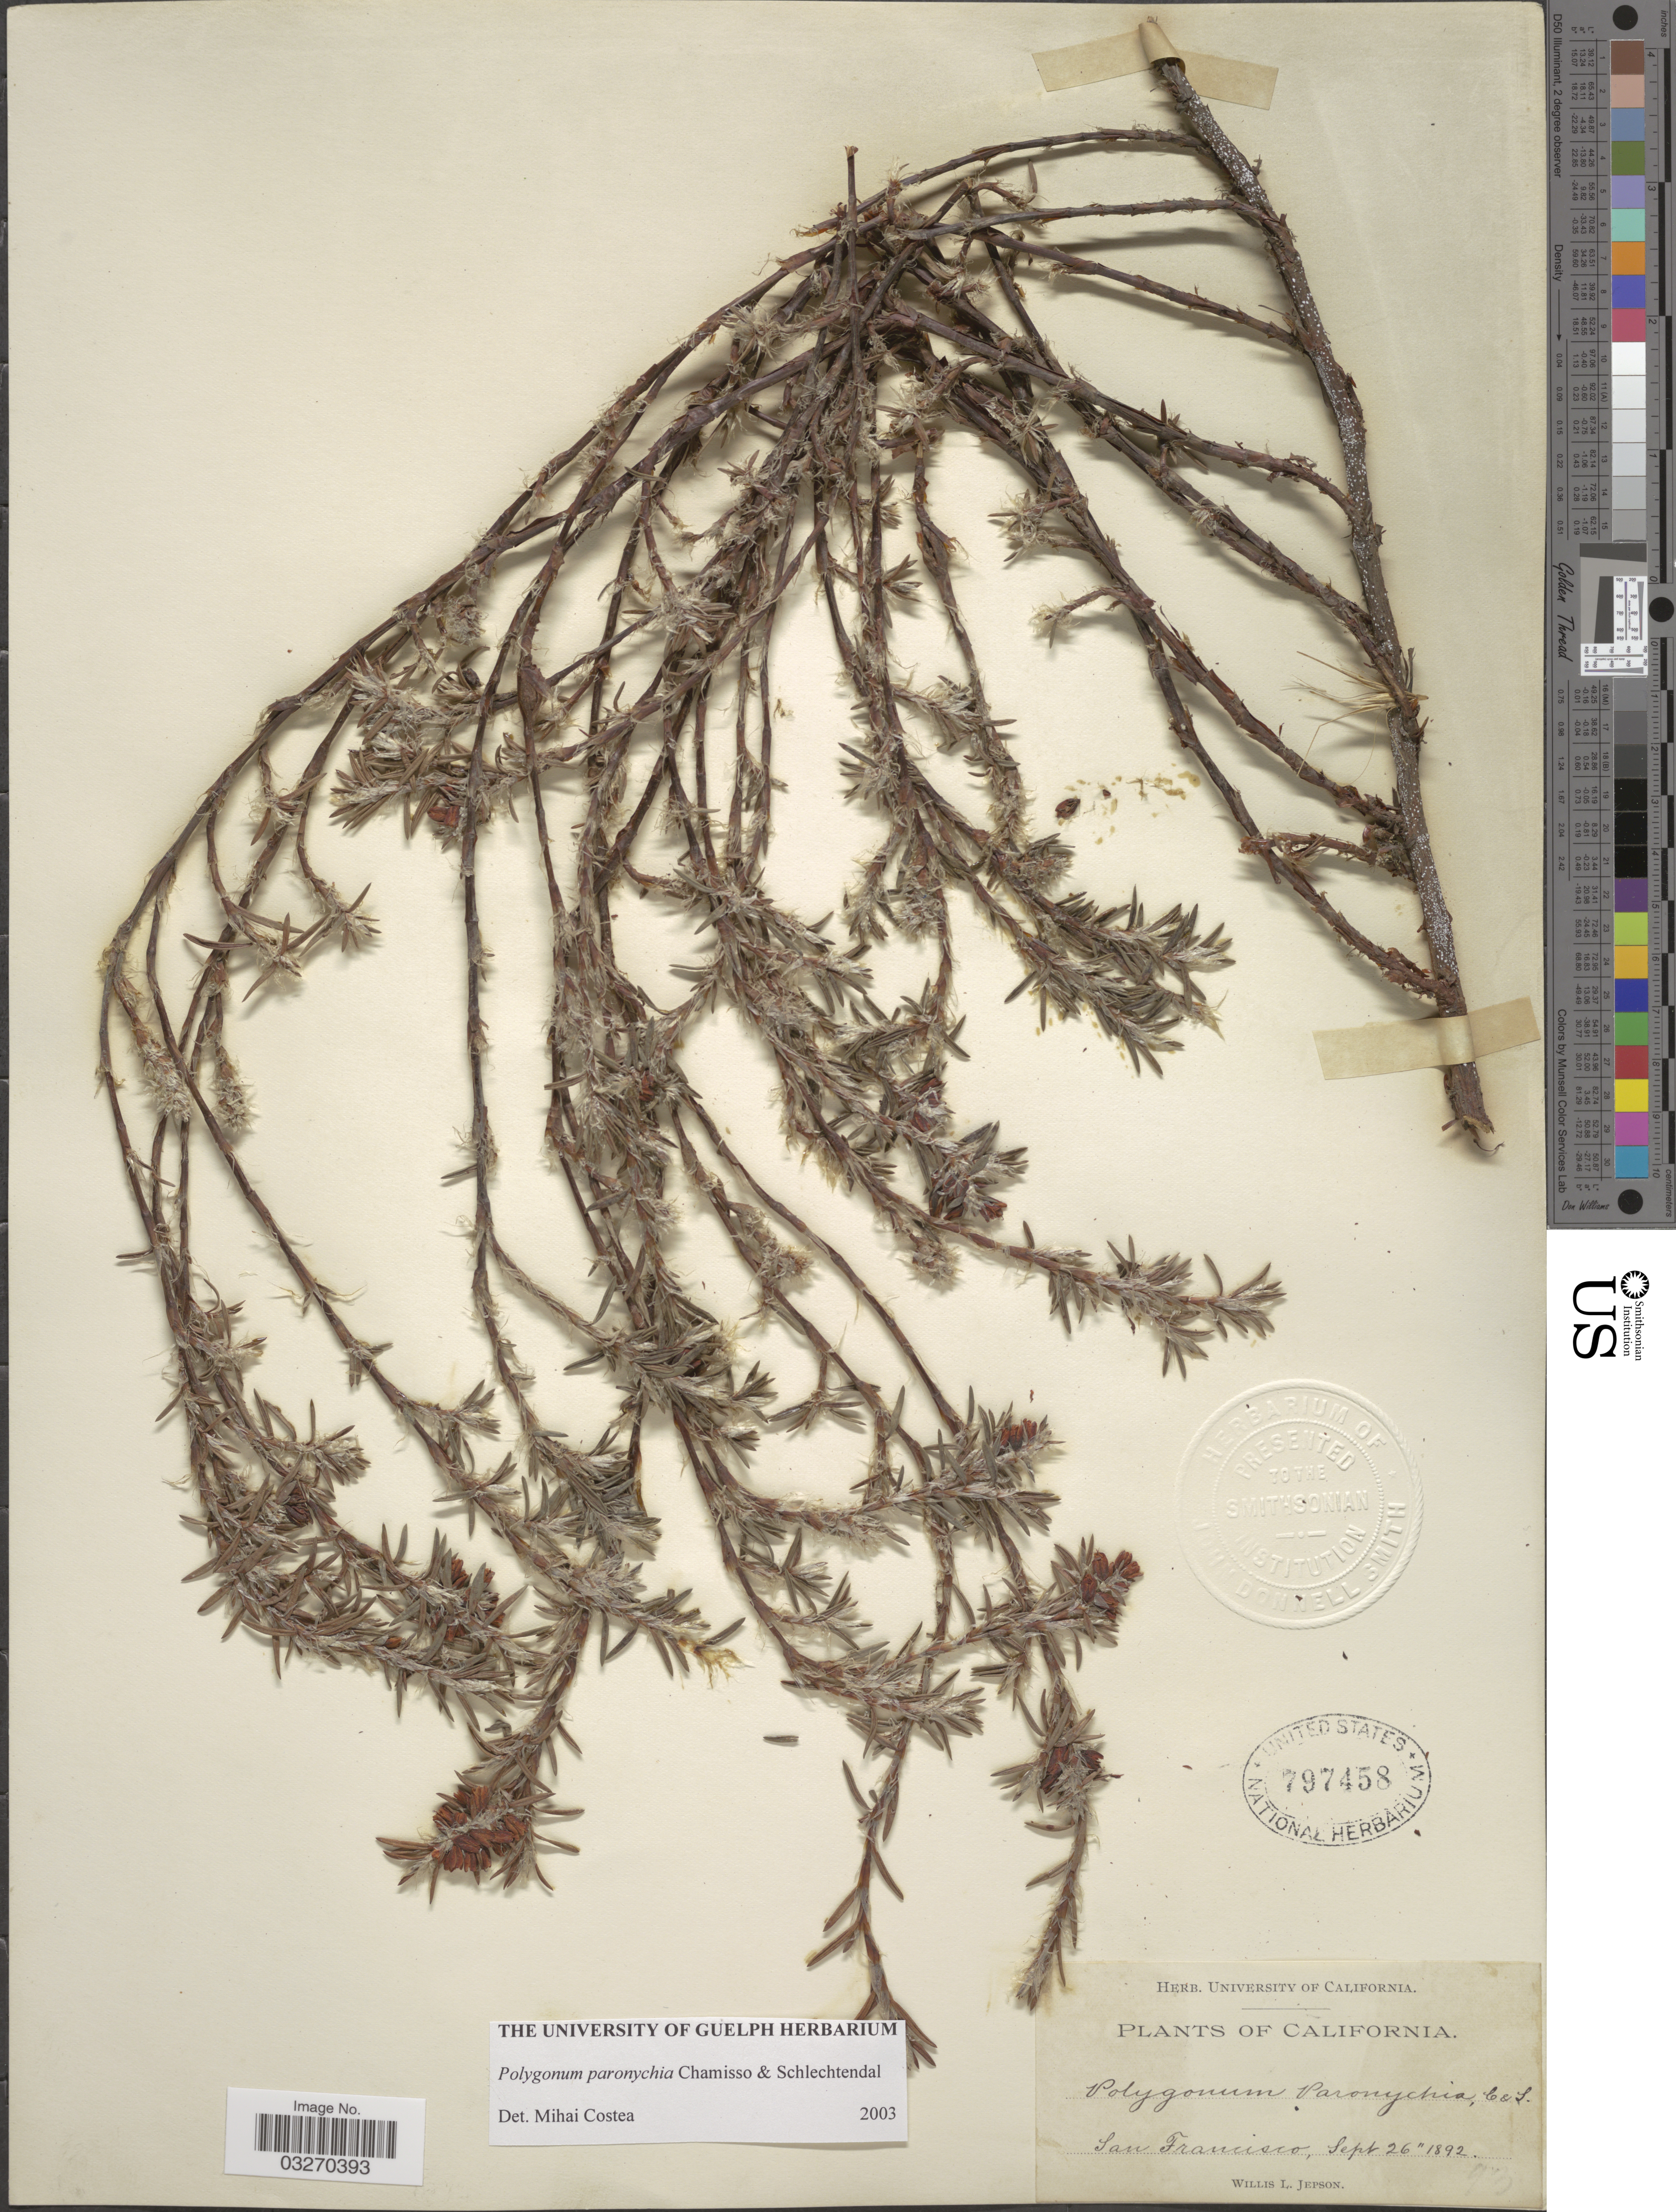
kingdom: Plantae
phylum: Tracheophyta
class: Magnoliopsida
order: Caryophyllales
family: Polygonaceae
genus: Polygonum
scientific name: Polygonum paronychia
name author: Cham. & Schltdl.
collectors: W. L. Jepson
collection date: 1892-09-26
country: United States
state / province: California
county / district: San Francisco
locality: San Francisco.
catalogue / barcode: US 797458